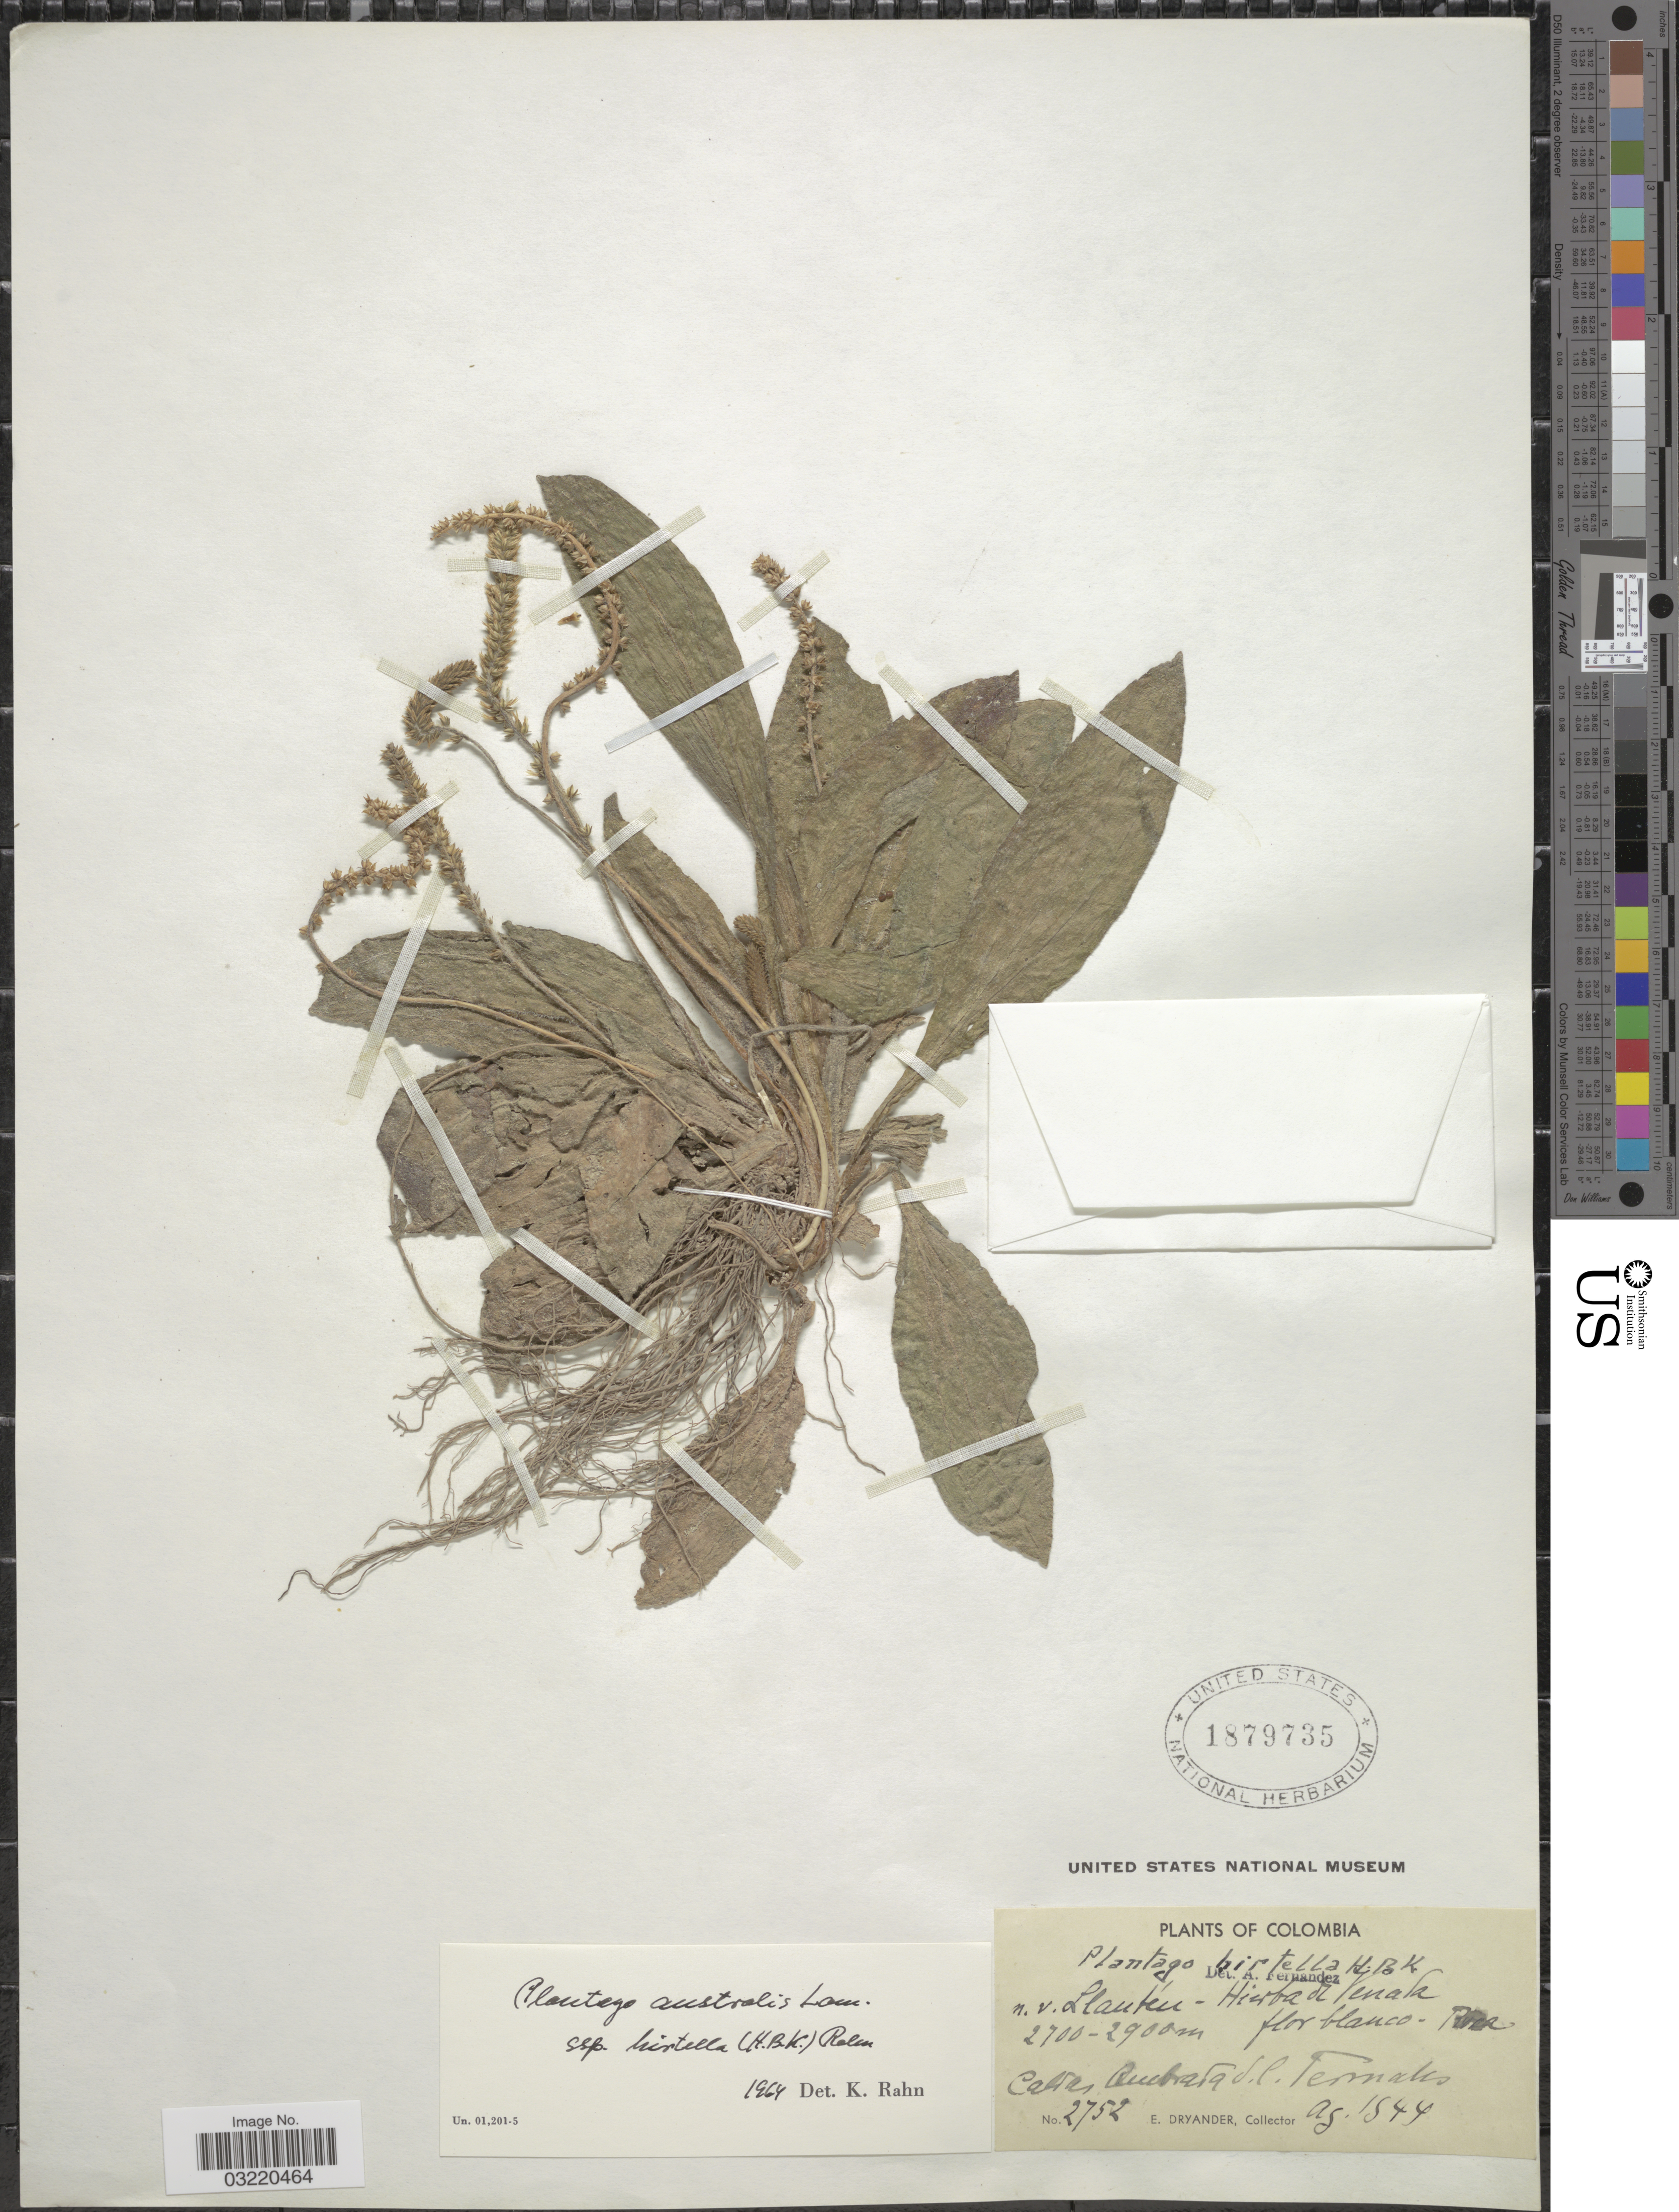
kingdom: Plantae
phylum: Tracheophyta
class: Magnoliopsida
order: Lamiales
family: Plantaginaceae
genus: Plantago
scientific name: Plantago australis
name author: Lam.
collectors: E. Dryander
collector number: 2752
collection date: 1944-08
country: Colombia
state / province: Caldas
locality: Quebrada d. l. Termales.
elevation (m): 2700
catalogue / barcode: US 1879735